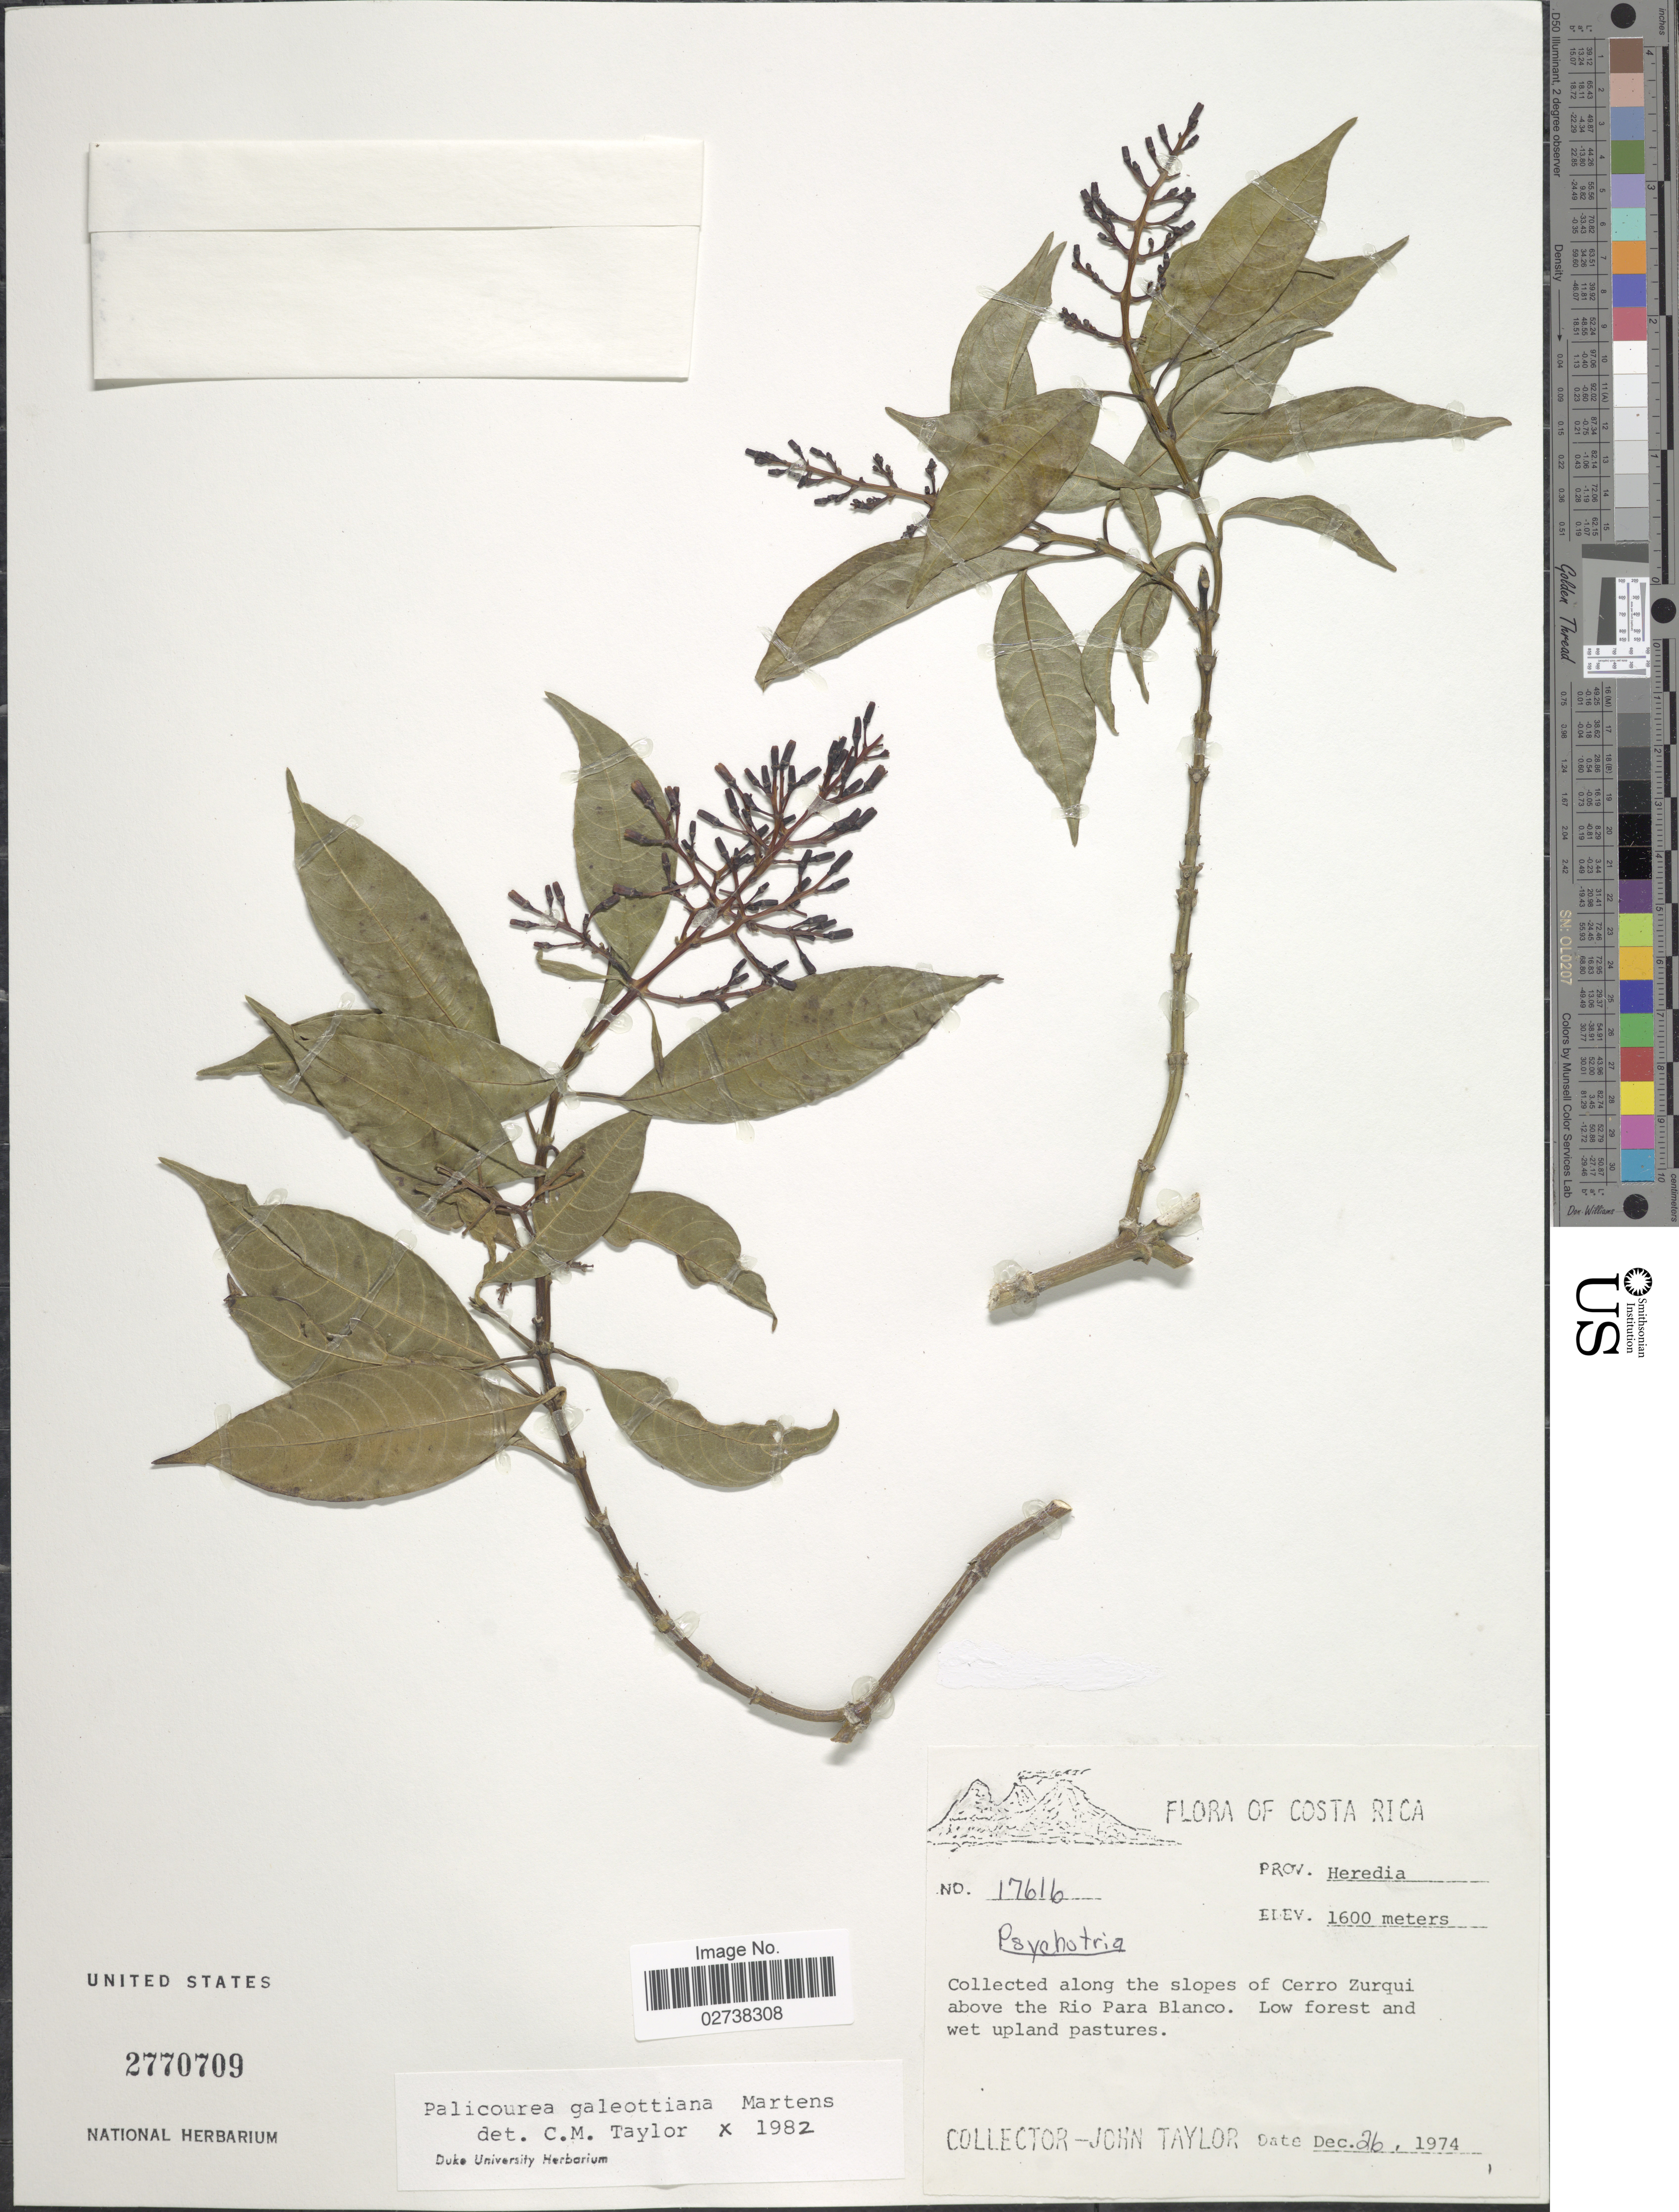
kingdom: Plantae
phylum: Tracheophyta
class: Magnoliopsida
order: Gentianales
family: Rubiaceae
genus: Palicourea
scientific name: Palicourea galeottiana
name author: M. Martens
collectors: J. Taylor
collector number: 17616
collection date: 1974-12-26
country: Costa Rica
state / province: Heredia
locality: Prov. Heredia. Collected along the slopes of Cerro Zurqui above the Rio Para Blanco.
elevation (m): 1600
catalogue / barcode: US 2770709